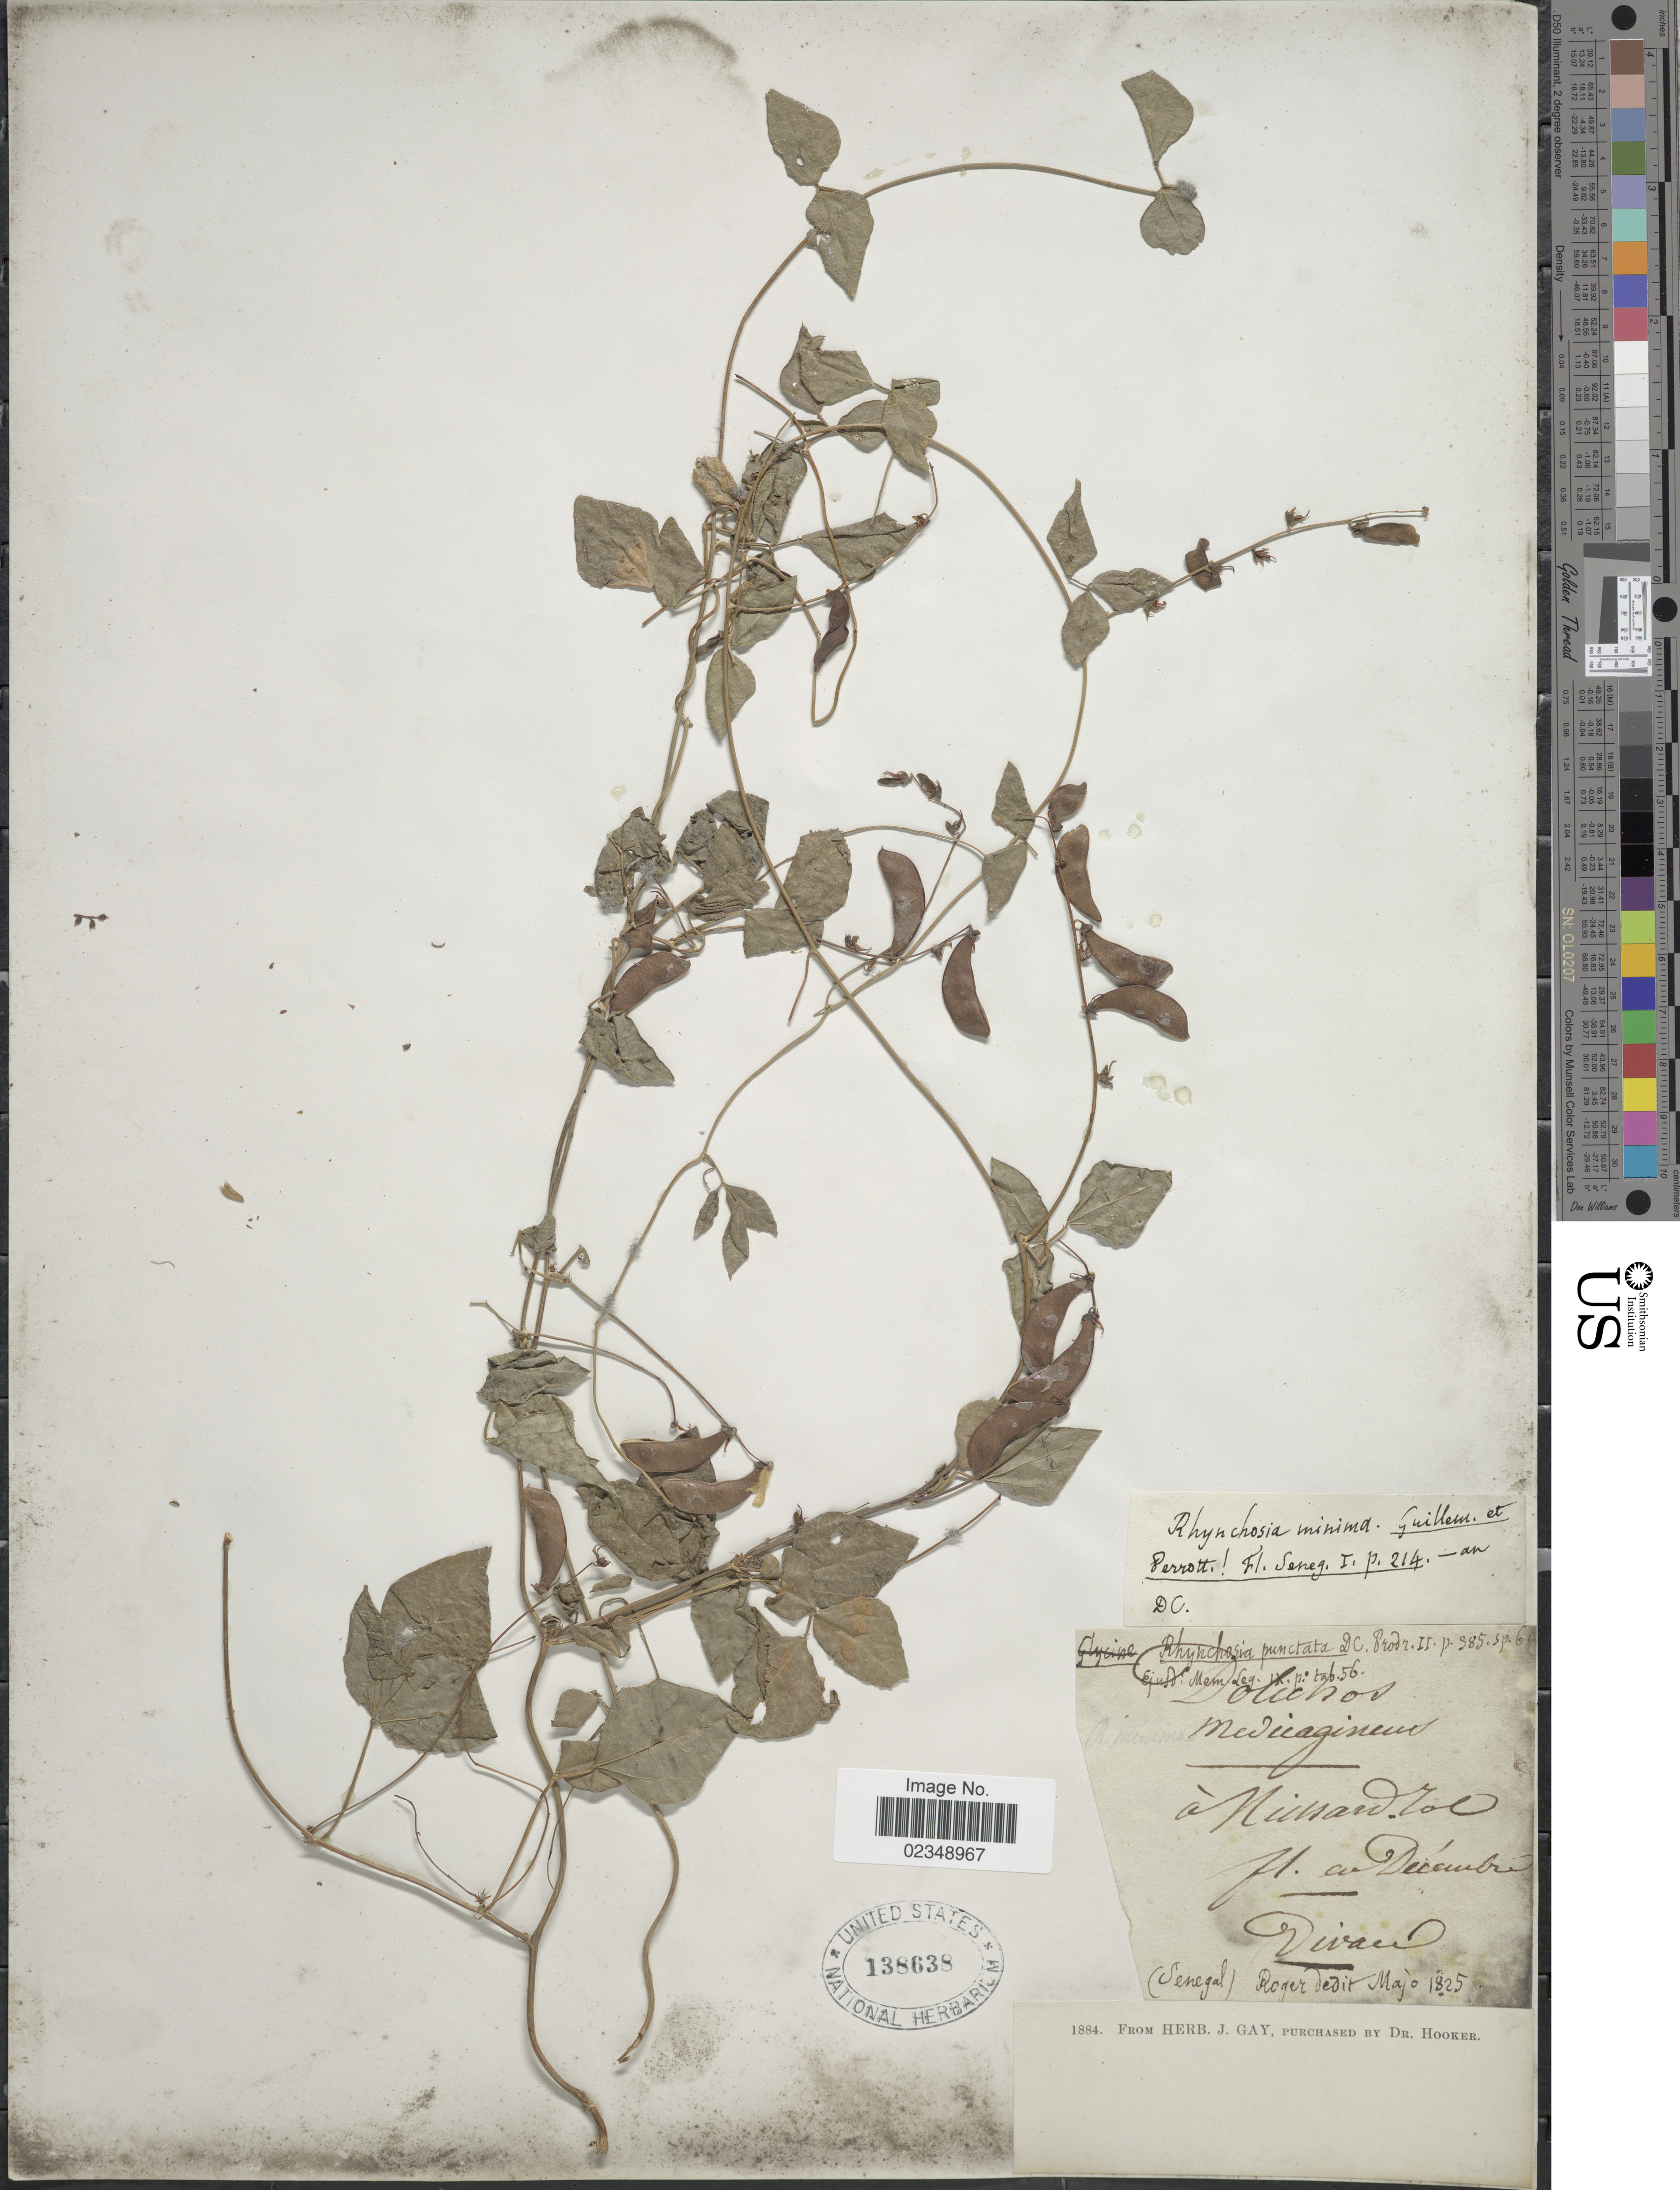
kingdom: Plantae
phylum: Tracheophyta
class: Magnoliopsida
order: Fabales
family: Fabaceae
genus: Rhynchosia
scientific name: Rhynchosia minima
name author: (L.) DC.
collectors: -. Roger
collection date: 1825-05/1825-12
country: Senegal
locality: A Ninamdal [unsure placement] [interpreted]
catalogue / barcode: US 138638